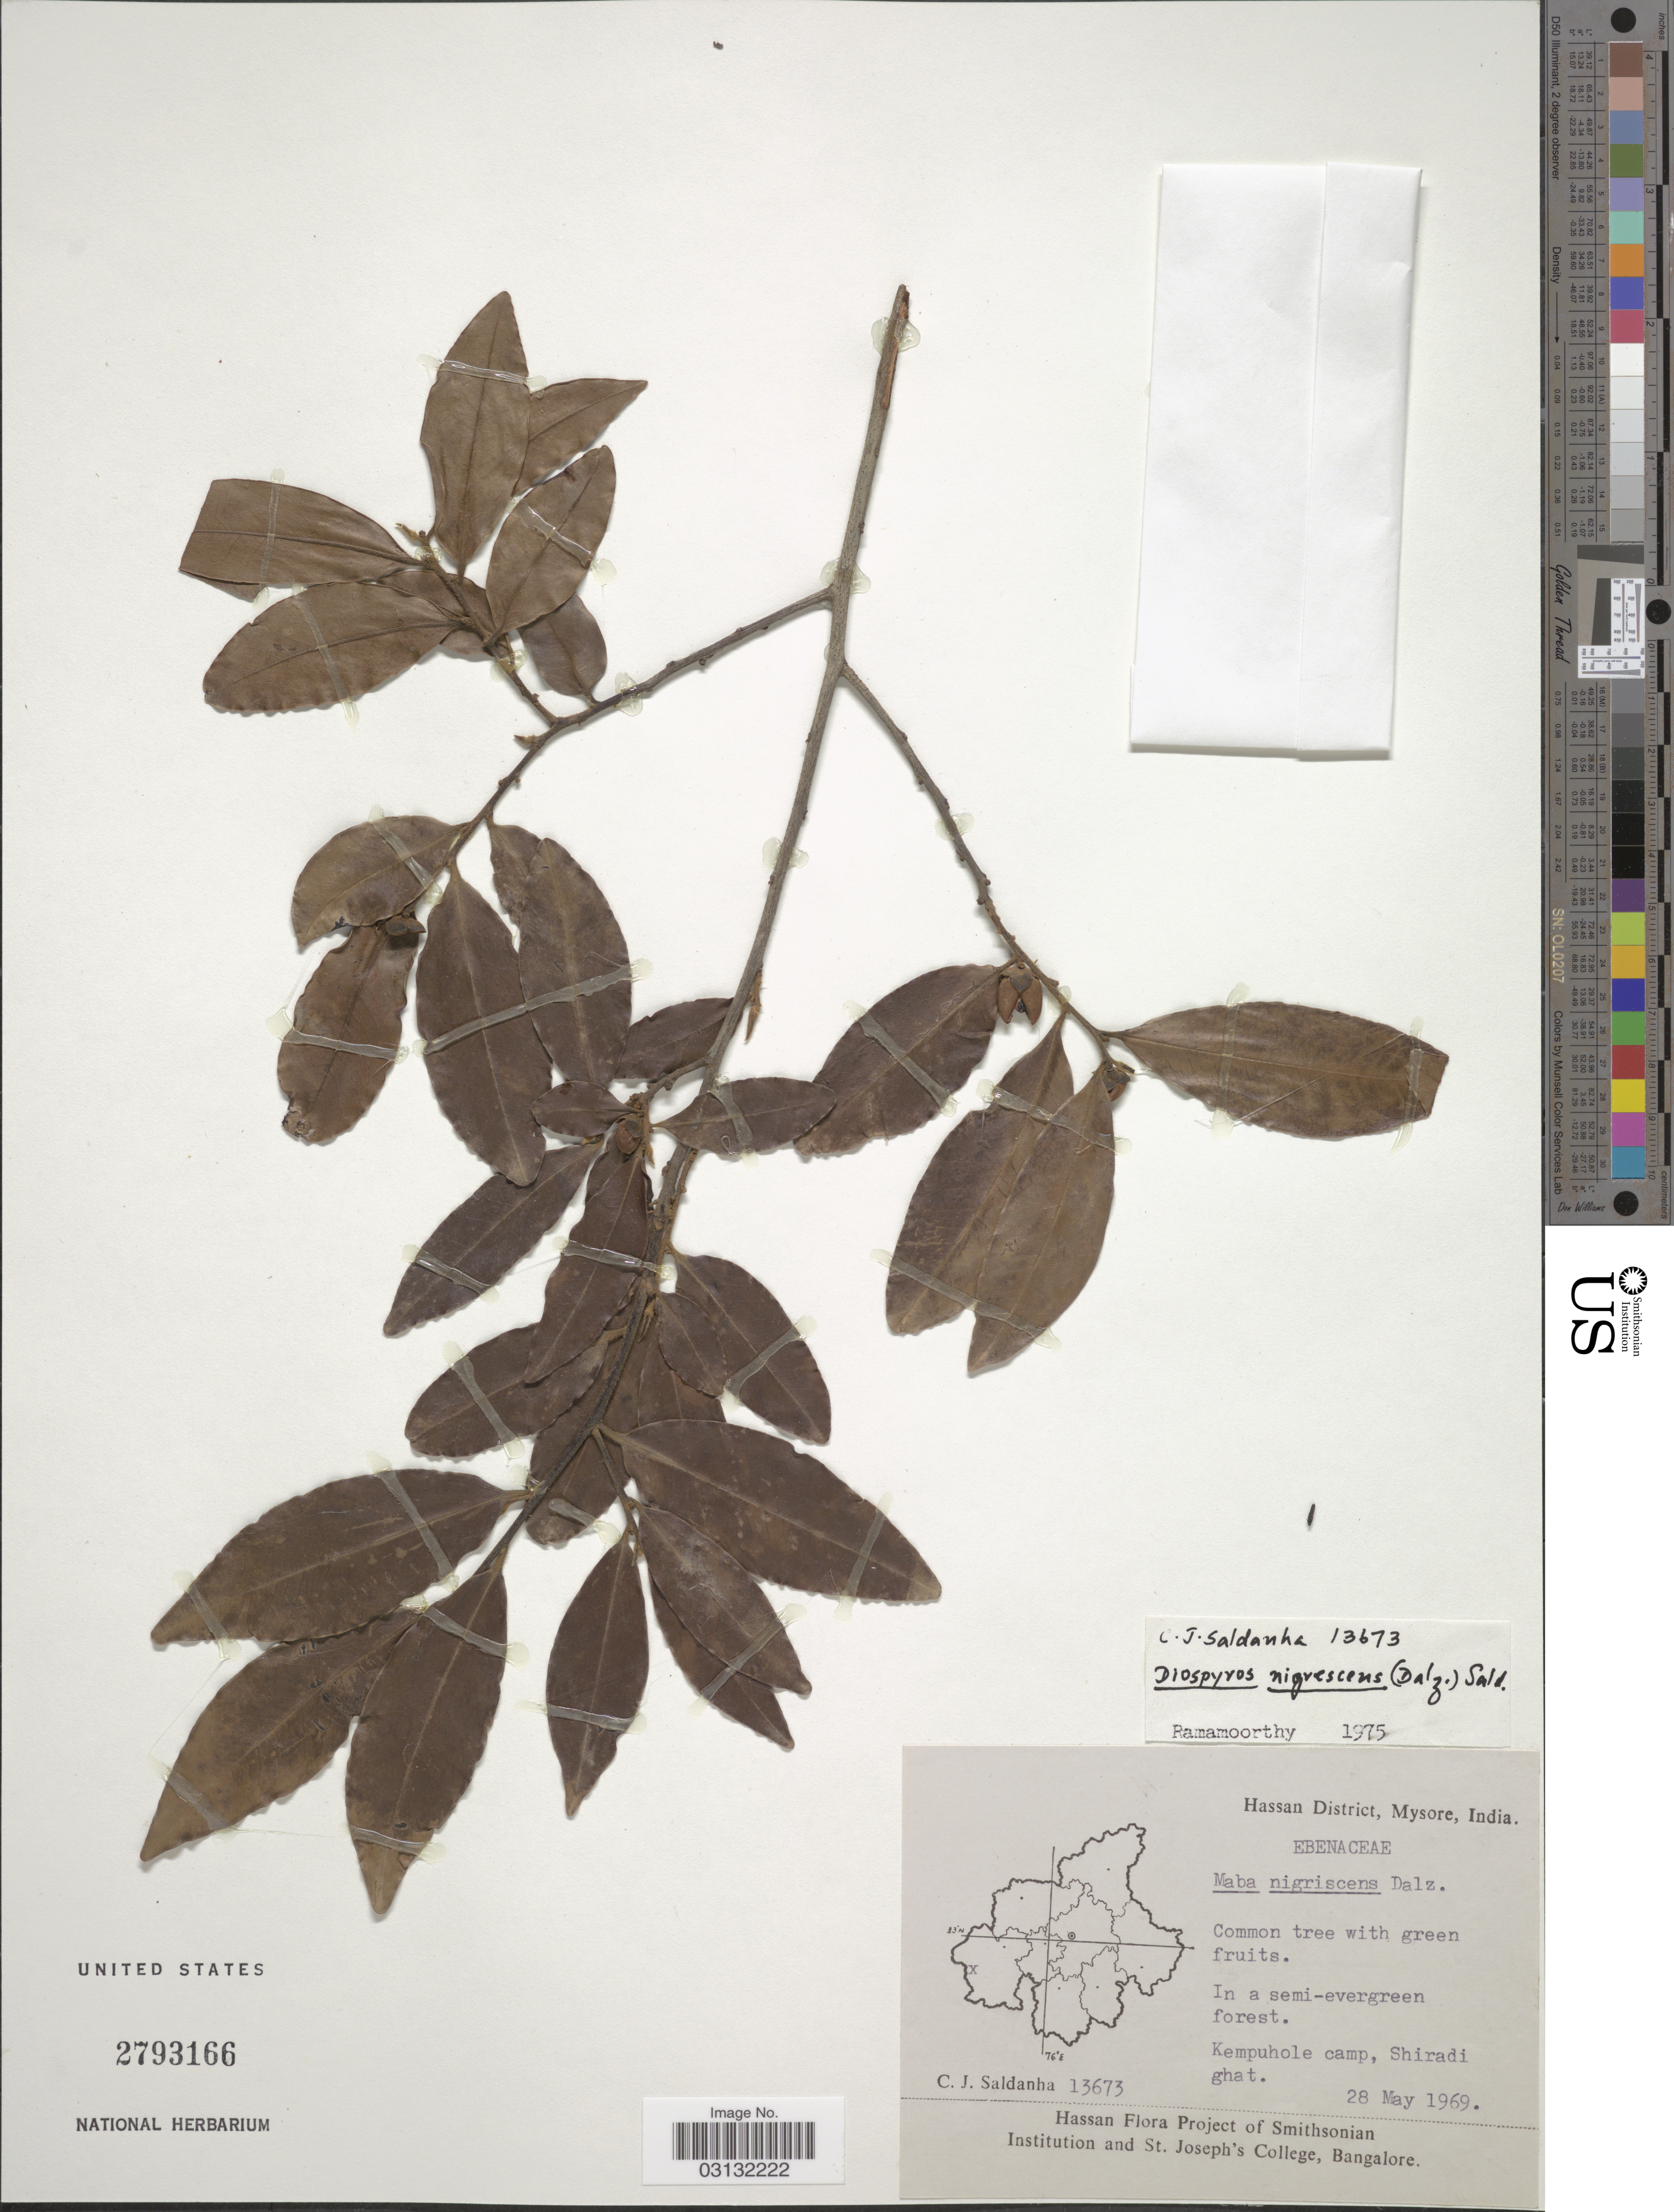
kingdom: Plantae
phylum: Tracheophyta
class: Magnoliopsida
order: Ericales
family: Ebenaceae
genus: Diospyros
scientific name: Diospyros nigrescens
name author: (Dalzell) C.J. Saldanha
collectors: C. J. Saldanha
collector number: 13673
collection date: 1969-05-28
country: India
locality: Hassan District, Mysore. Kempuhole camp, Shiradi ghat.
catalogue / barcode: US 2793166